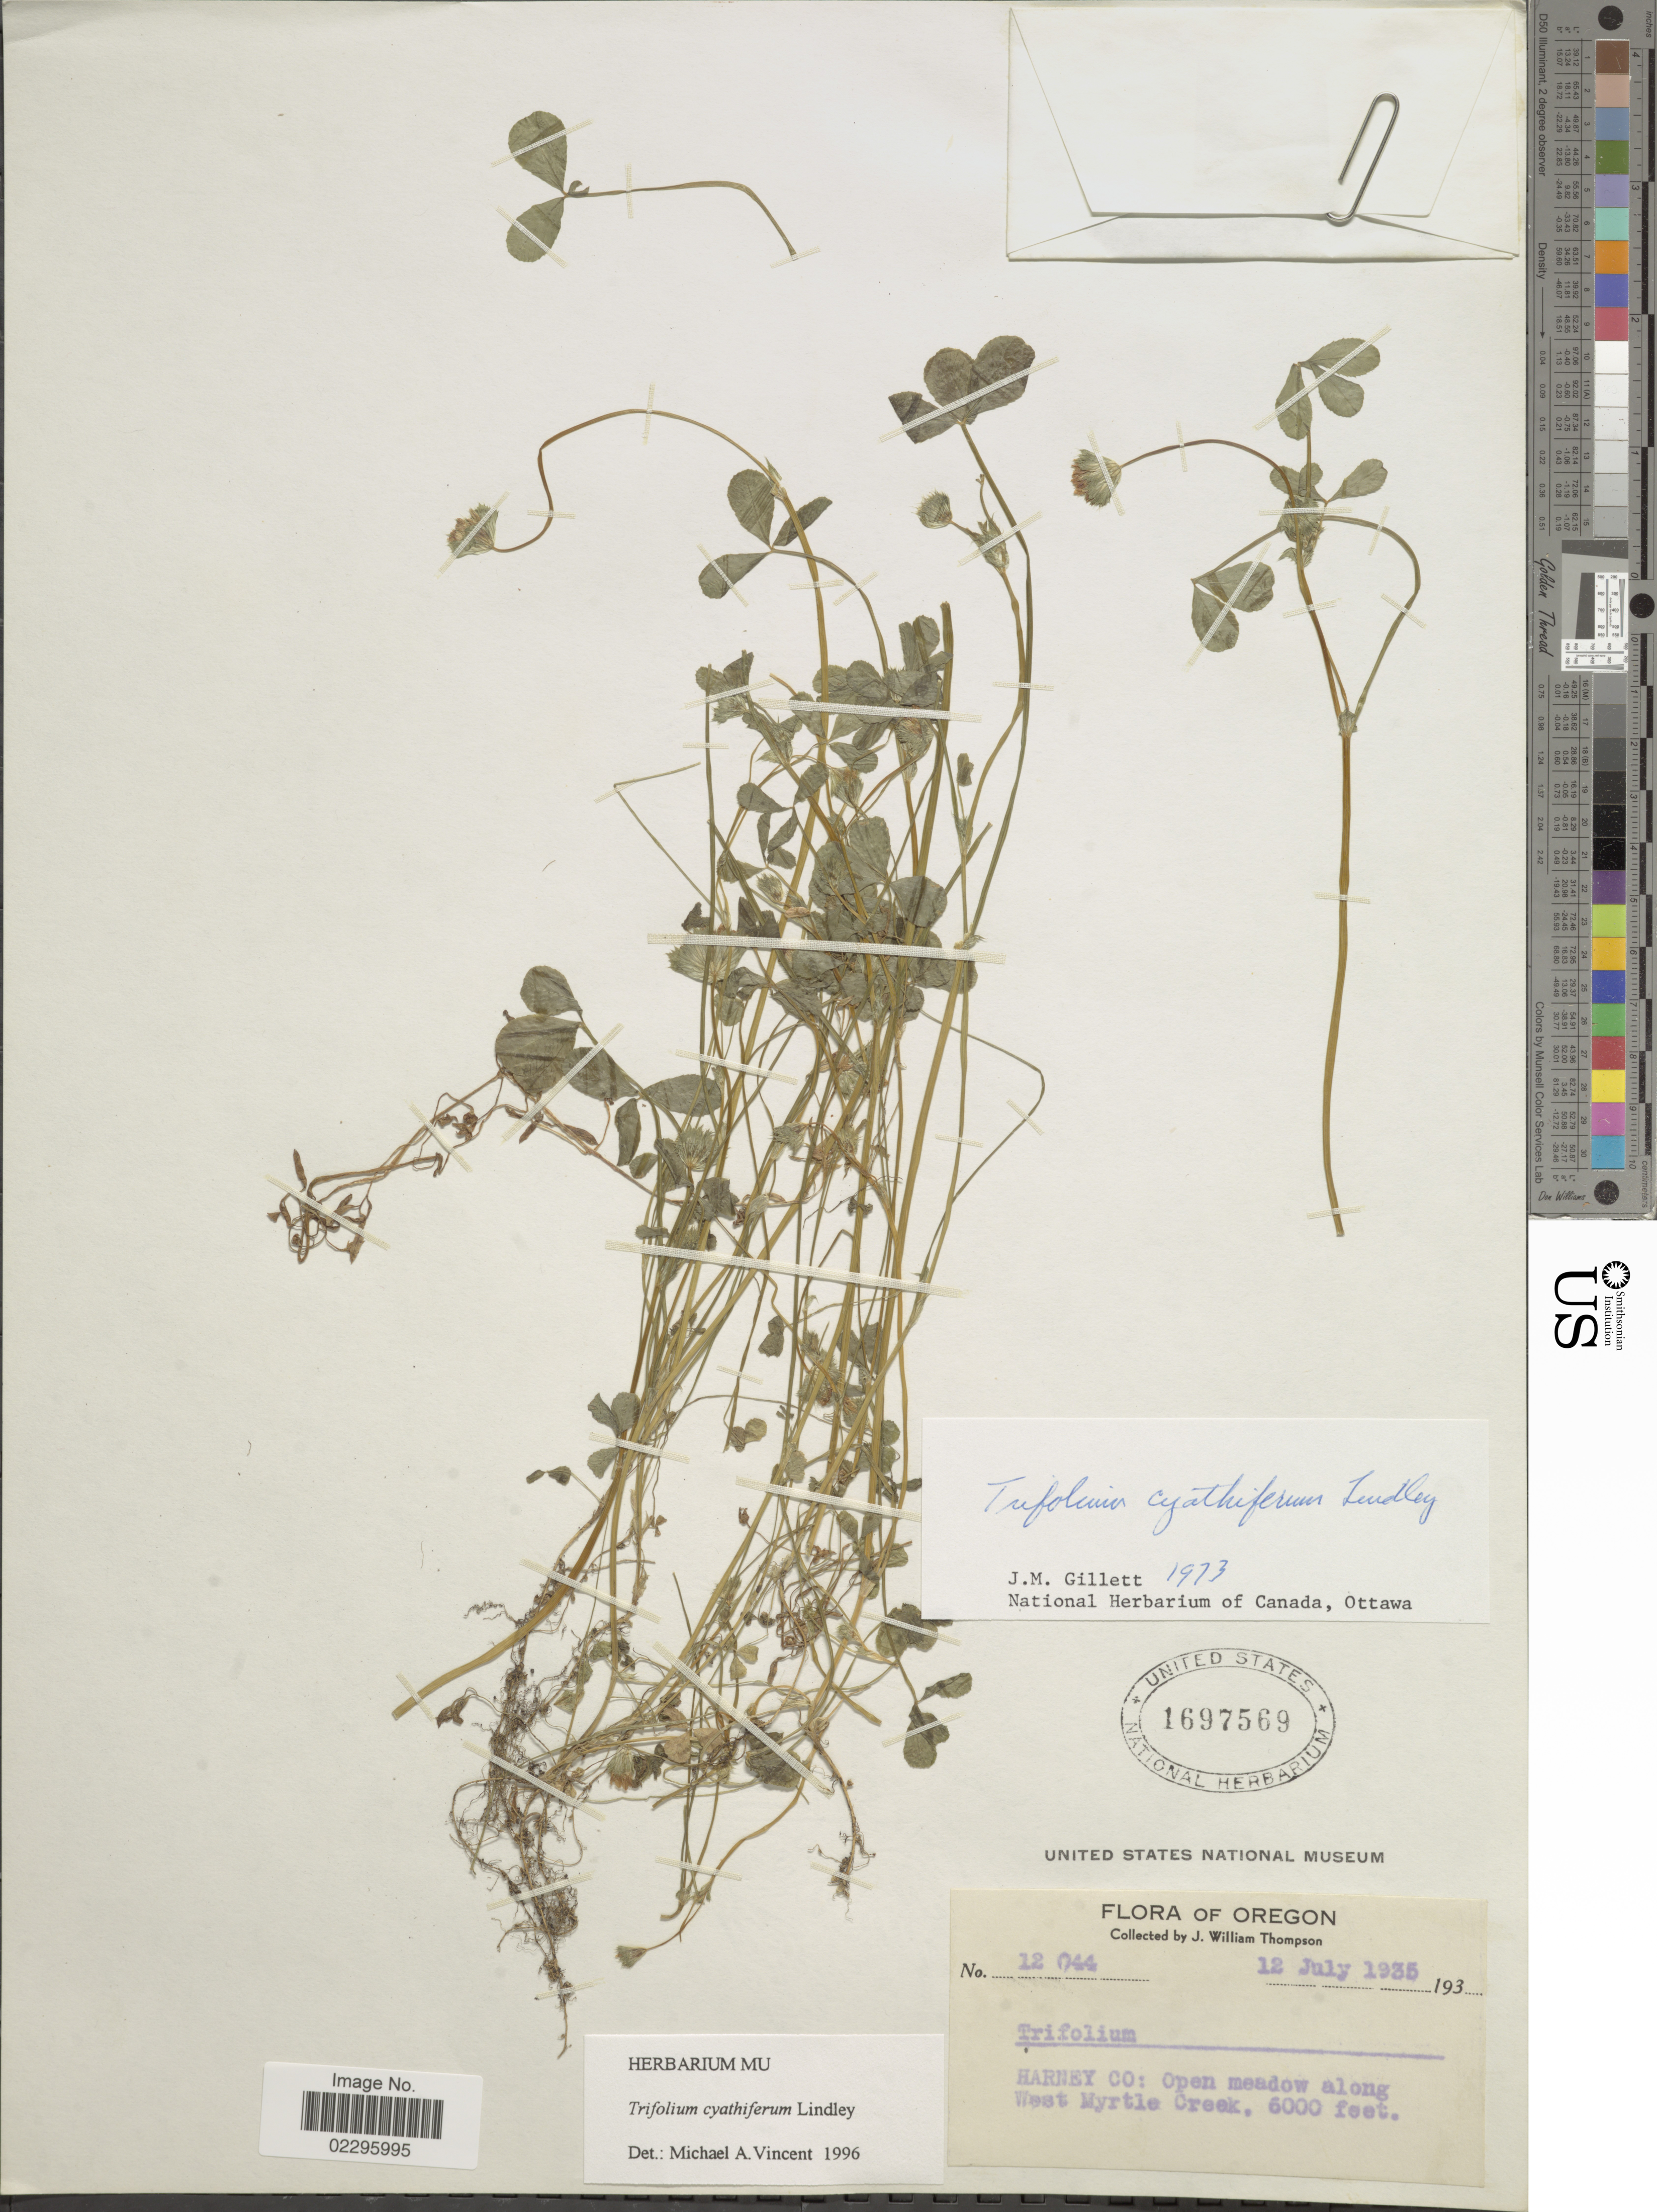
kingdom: Plantae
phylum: Tracheophyta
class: Magnoliopsida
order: Fabales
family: Fabaceae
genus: Trifolium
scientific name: Trifolium cyathiferum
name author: Lindl.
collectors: J. W. Thompson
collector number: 12044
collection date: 1935-07-12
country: United States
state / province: Oregon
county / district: Harney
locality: Harney Co.: open meadow along West Myrtie Creek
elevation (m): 1829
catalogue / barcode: US 1697569